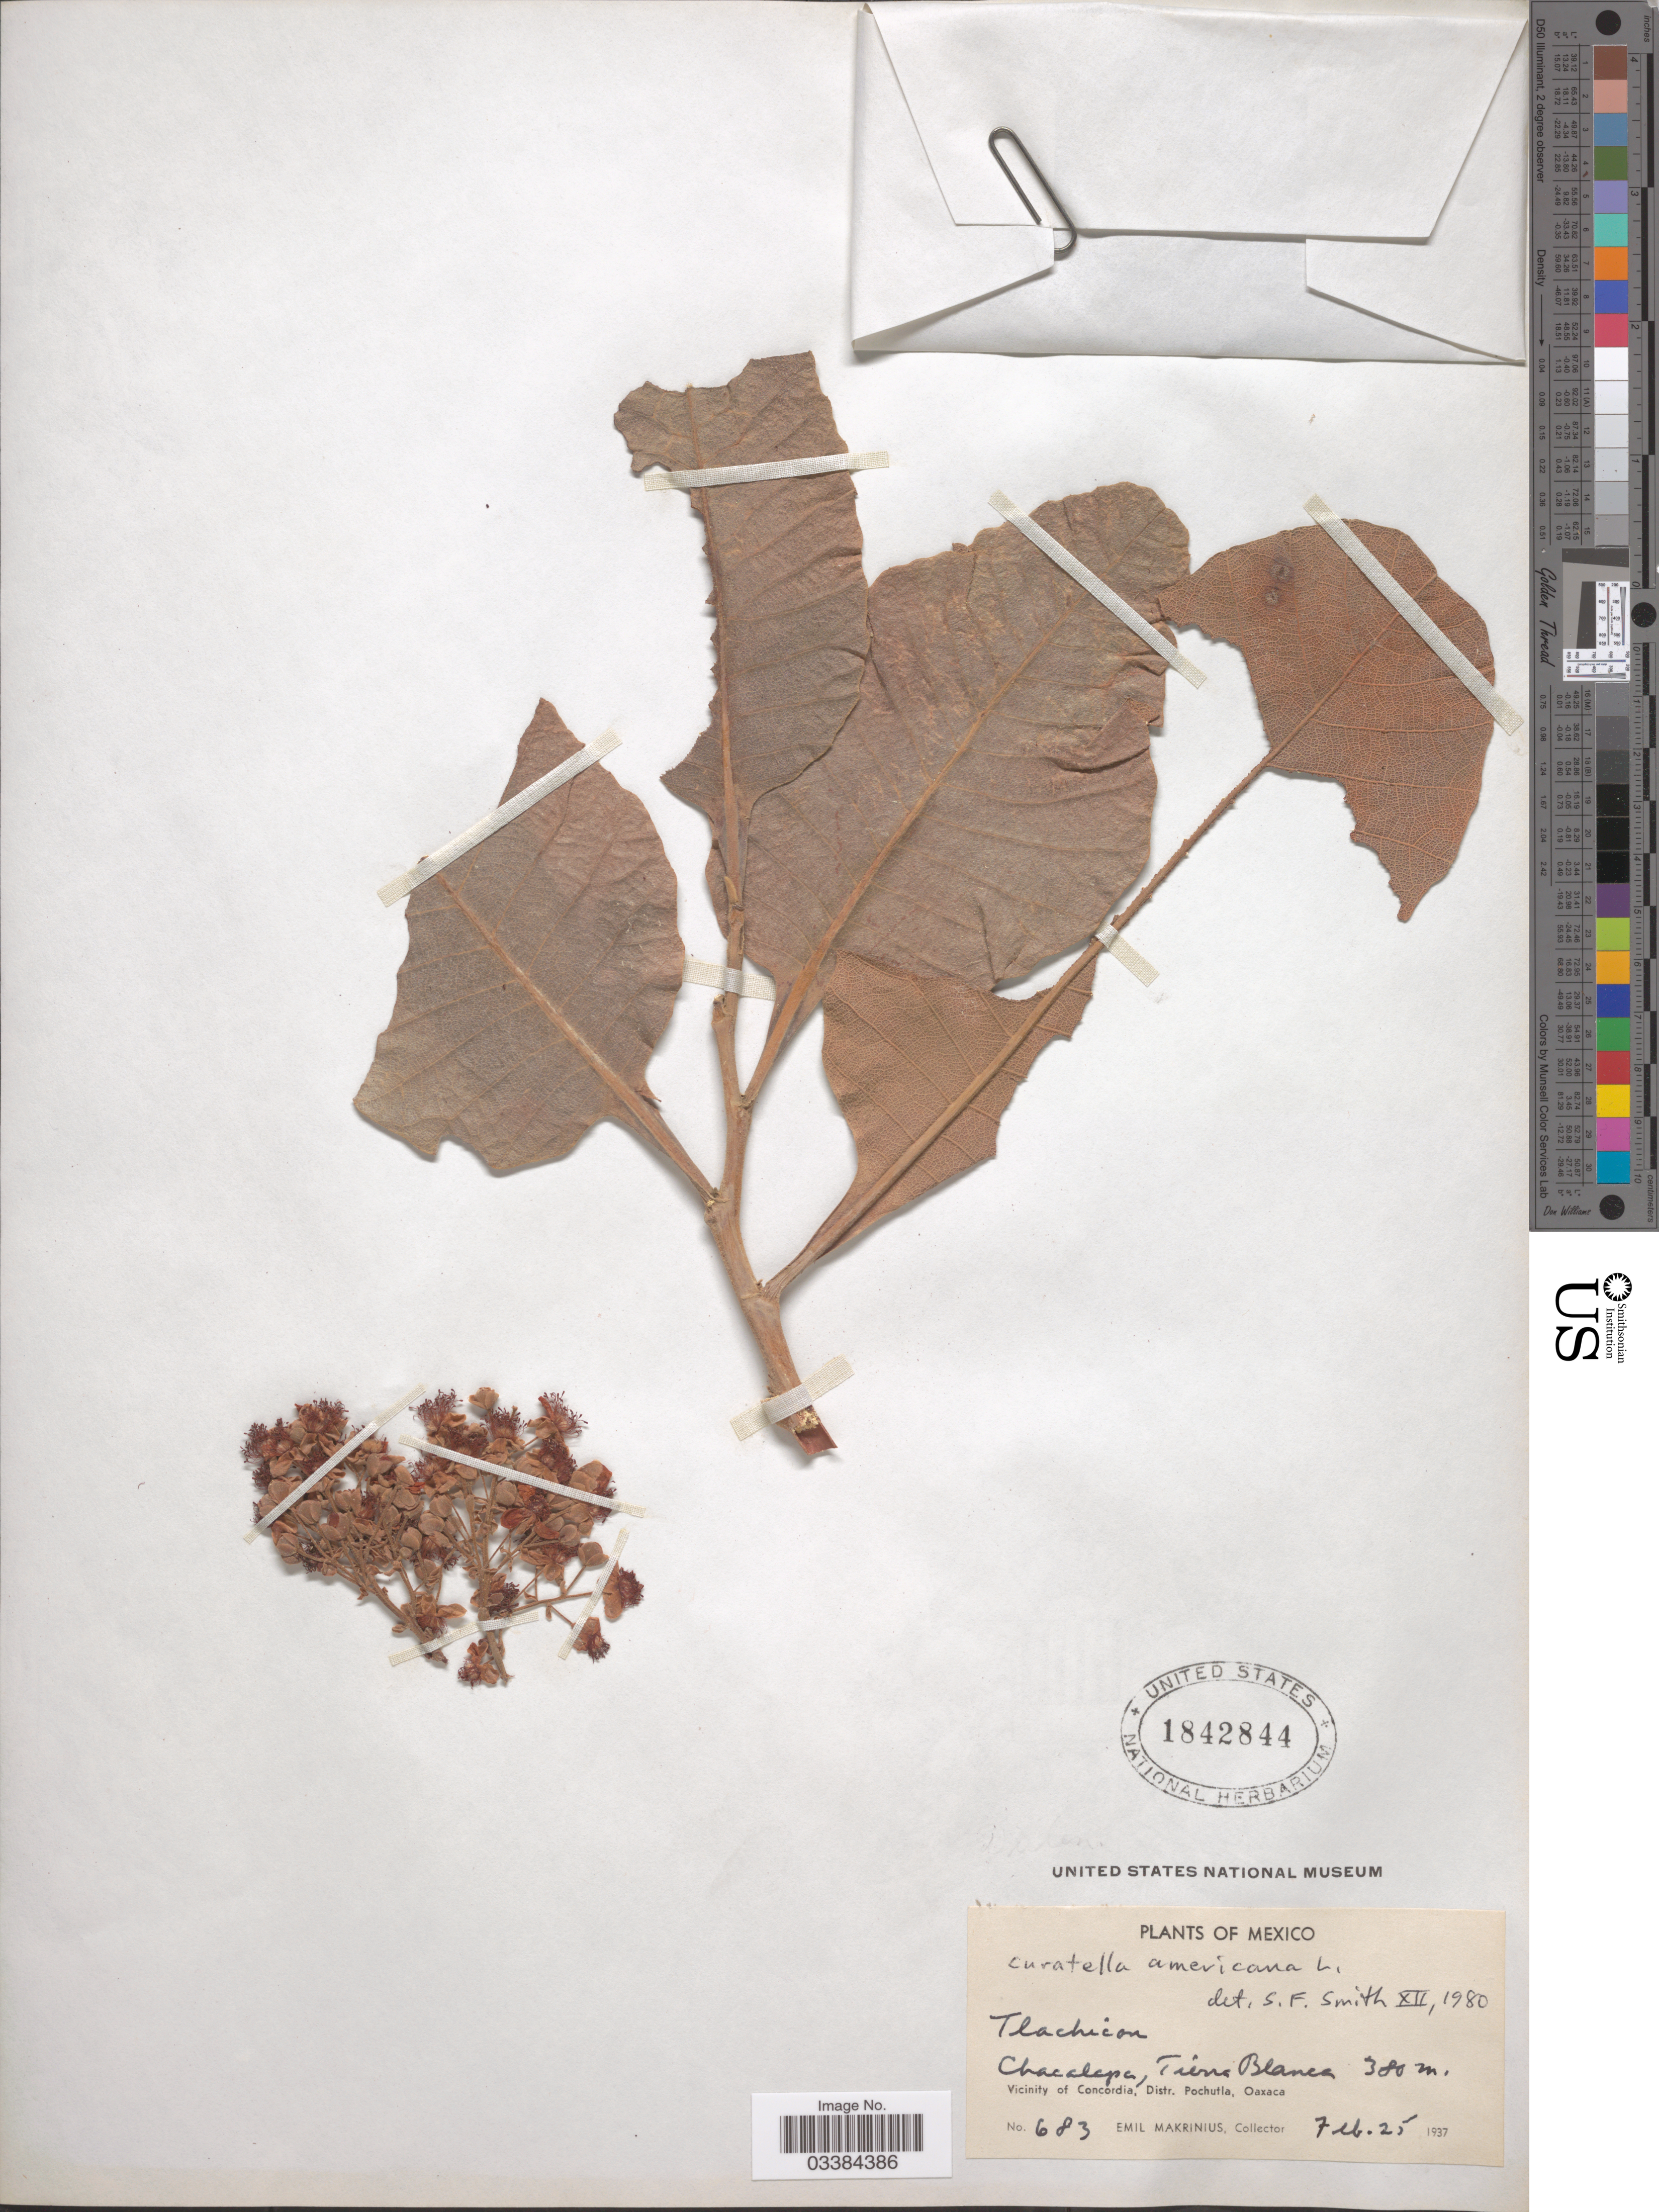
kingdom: Plantae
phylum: Tracheophyta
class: Magnoliopsida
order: Dilleniales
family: Dilleniaceae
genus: Curatella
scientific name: Curatella americana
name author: L.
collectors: E. Makrinius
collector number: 683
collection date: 1937-02-25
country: Mexico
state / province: Oaxaca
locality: Chacalapa, Tierra Blanca. Vicinity of Concordia, Distr. Pochutla.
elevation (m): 380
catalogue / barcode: US 1842844